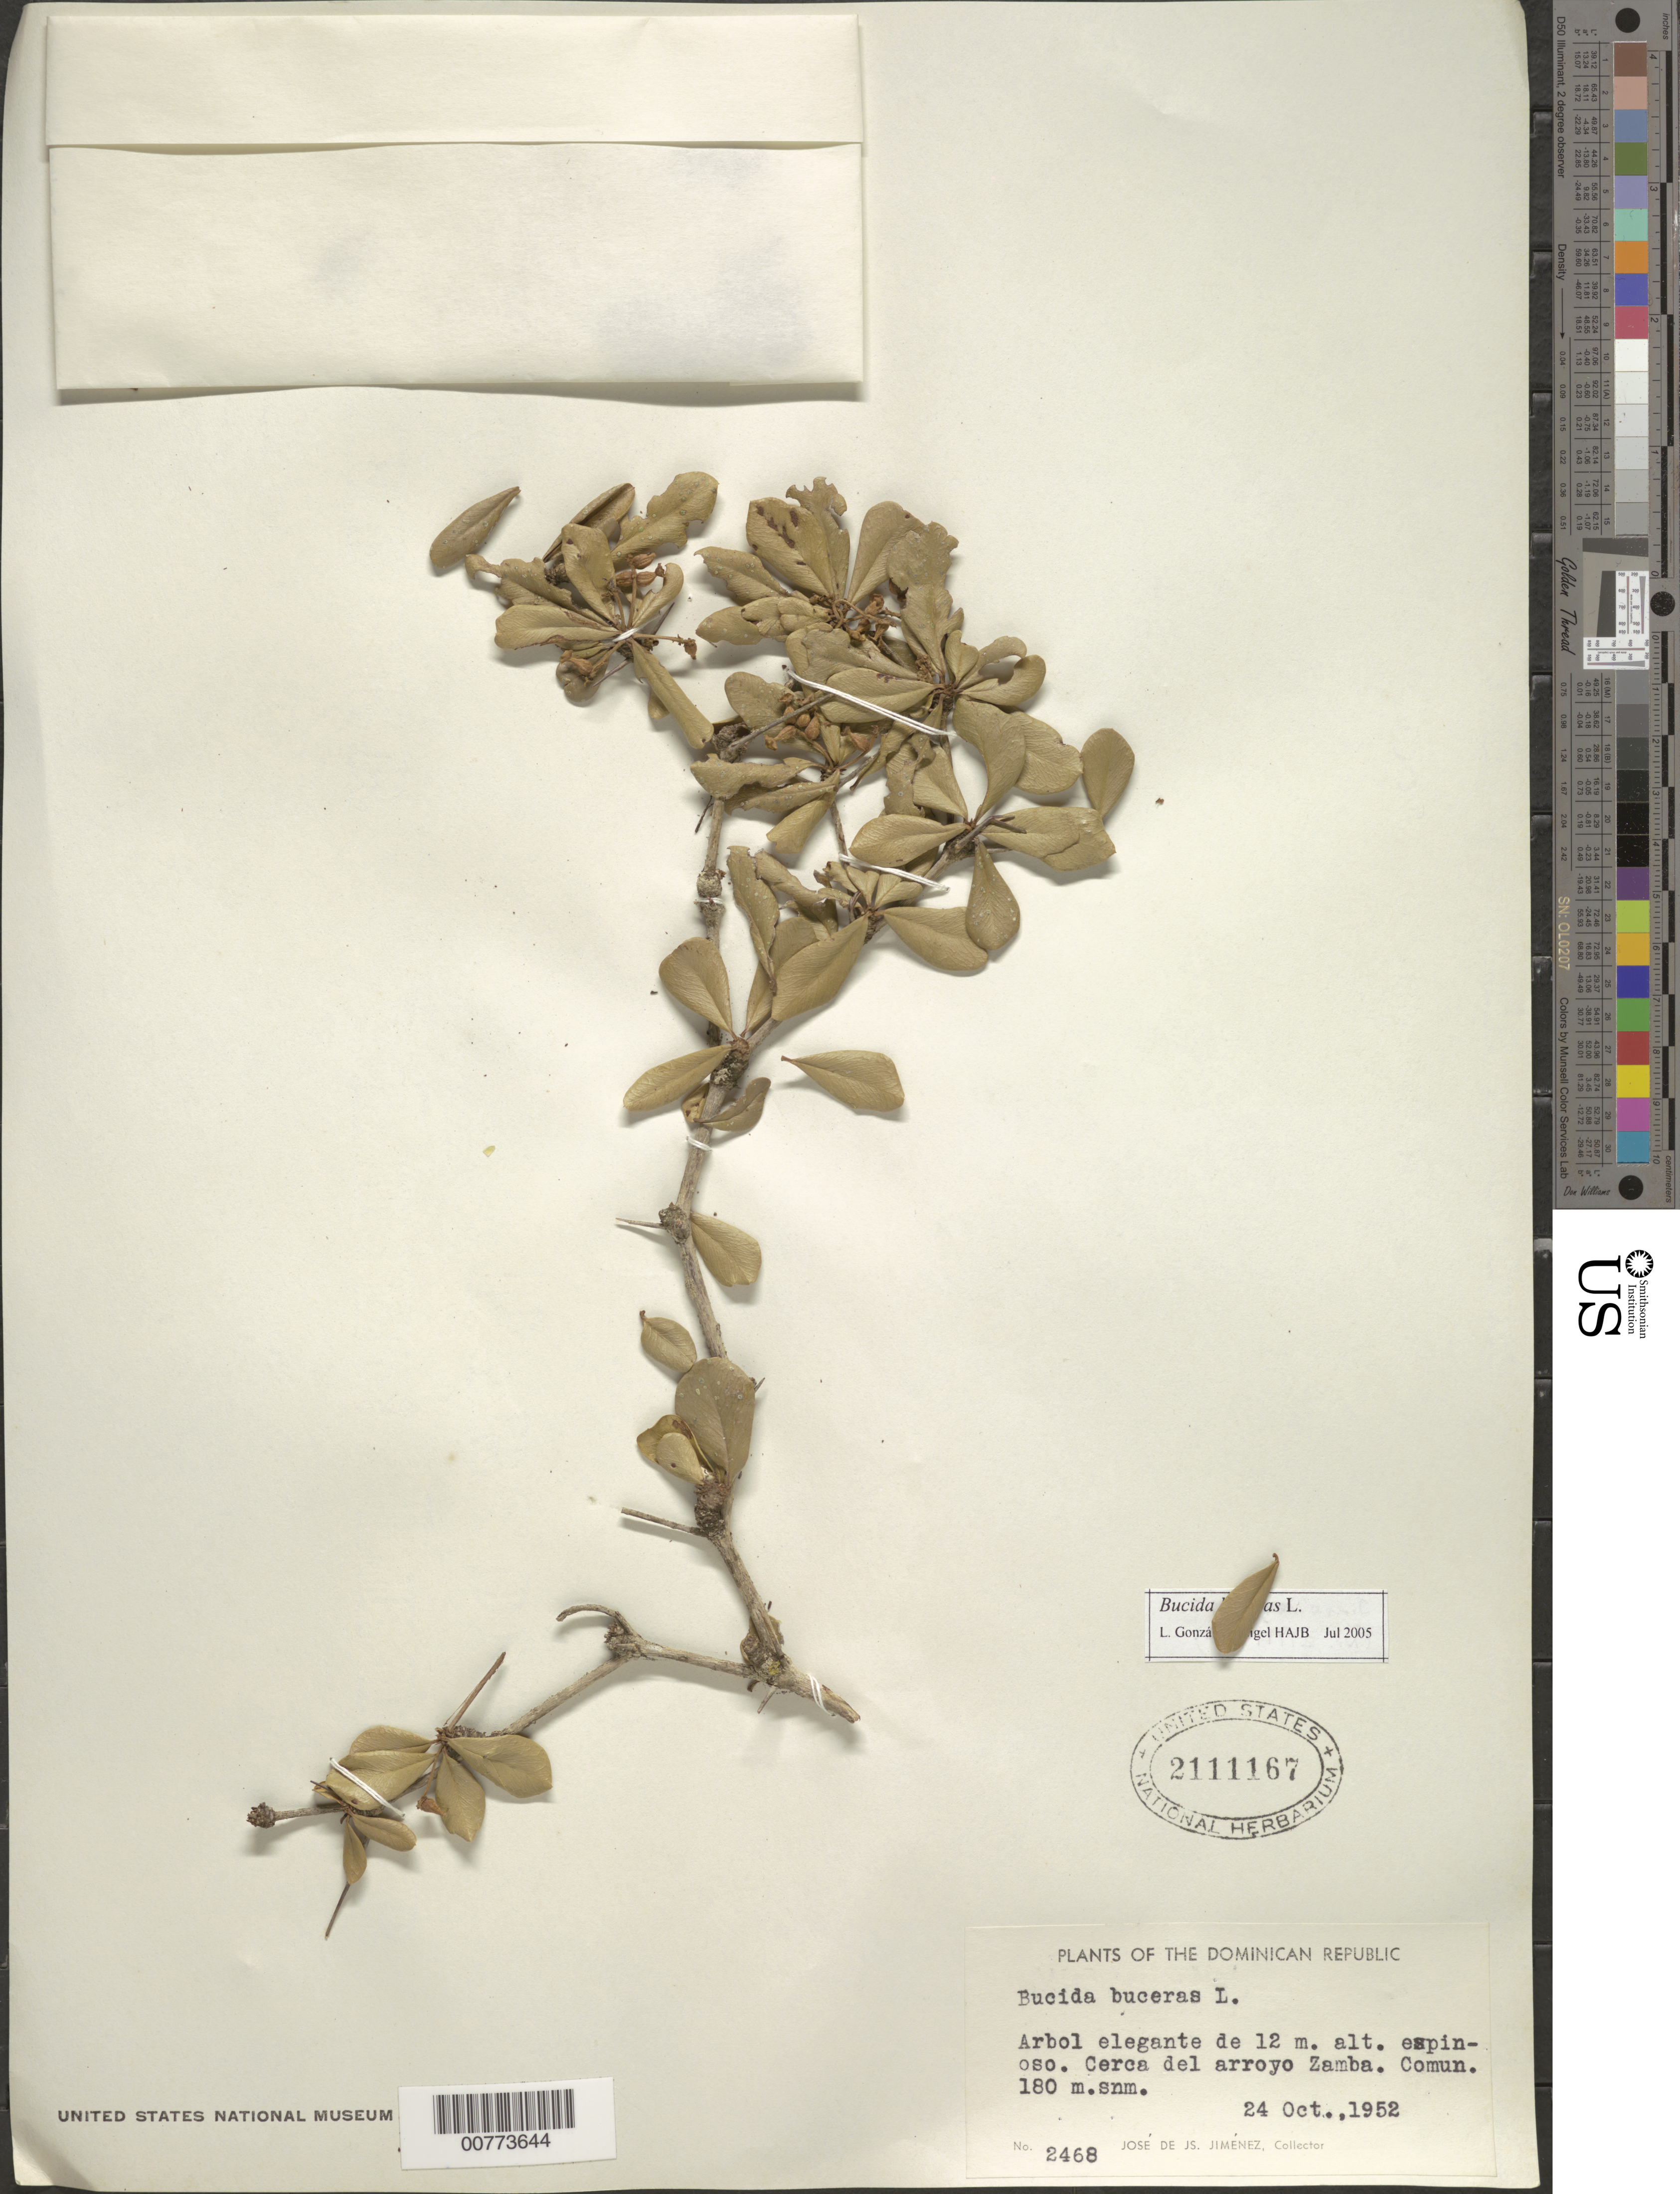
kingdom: Plantae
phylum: Tracheophyta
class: Magnoliopsida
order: Myrtales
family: Combretaceae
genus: Terminalia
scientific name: Terminalia buceras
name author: (L.) C. Wright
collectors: J. J. Jiménez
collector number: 2468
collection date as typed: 24 Oct 1952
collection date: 1952-10-24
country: Dominican Republic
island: Hispaniola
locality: Close to Zamba stream.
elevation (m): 180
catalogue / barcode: US 2111167